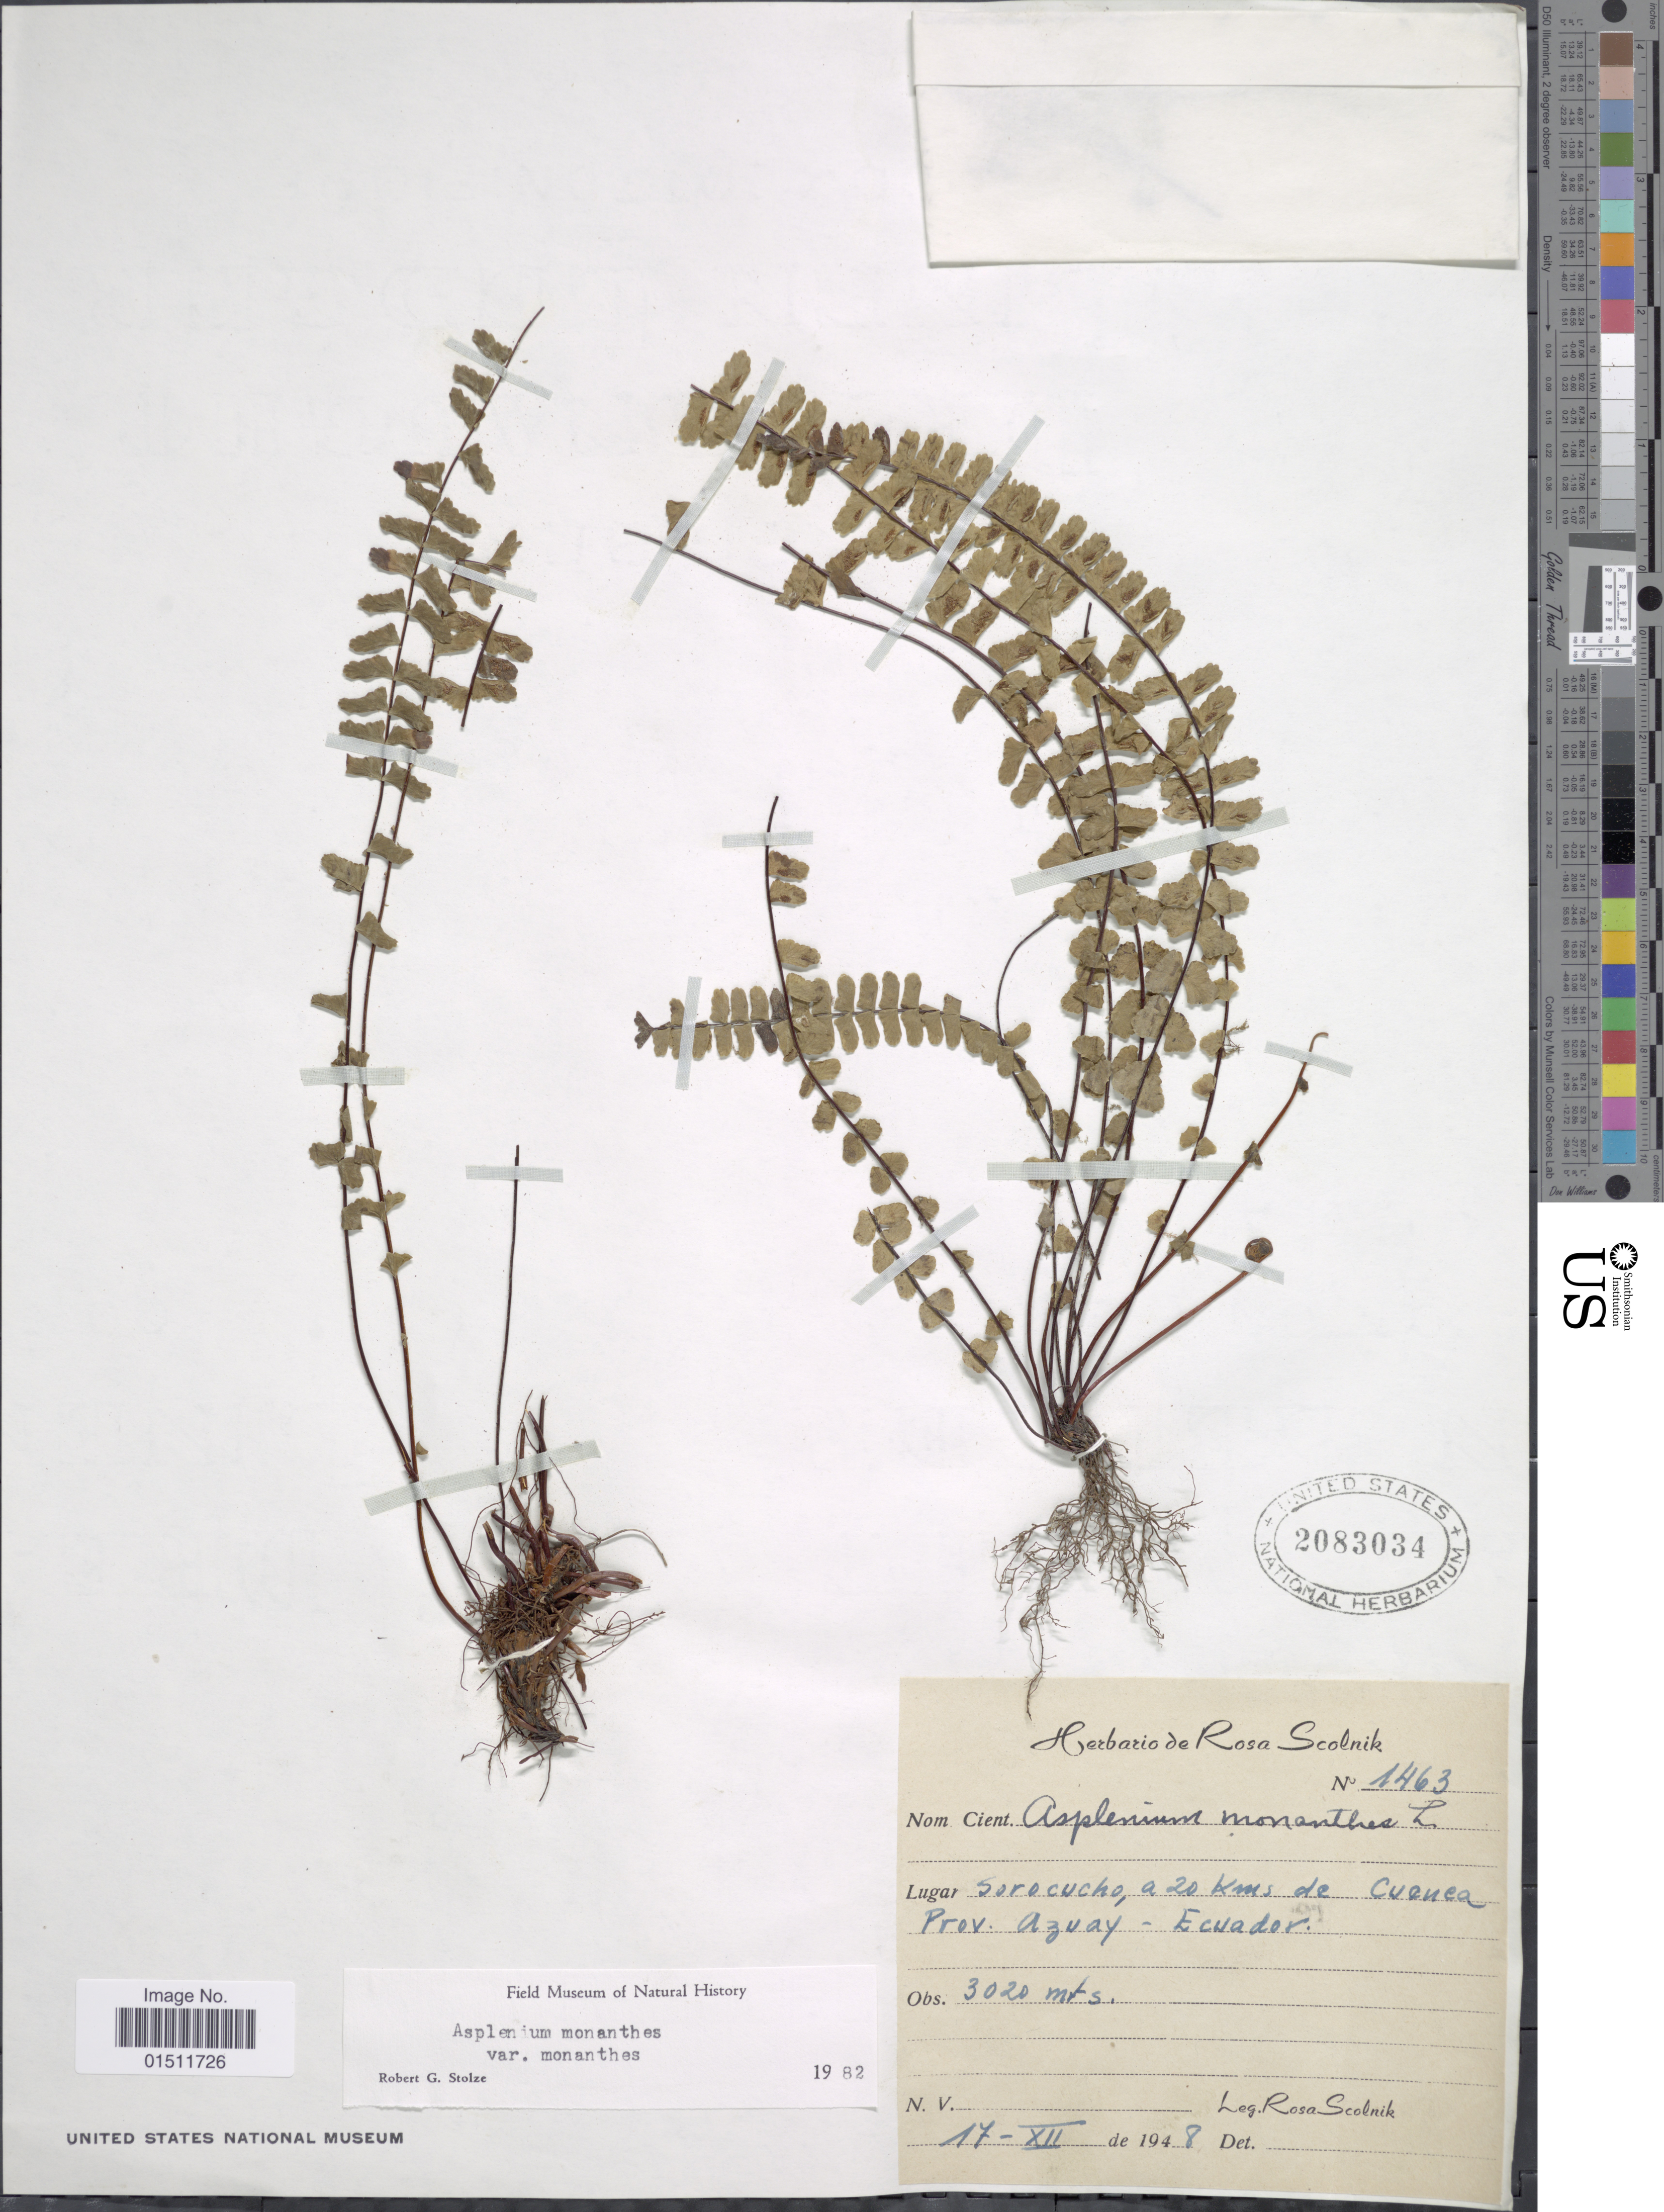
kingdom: Plantae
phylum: Tracheophyta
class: Polypodiopsida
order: Polypodiales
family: Aspleniaceae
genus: Asplenium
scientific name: Asplenium monanthes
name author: L.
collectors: R. Scolnik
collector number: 1463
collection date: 1948-12-17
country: Ecuador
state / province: Azuay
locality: Sorocucho, a 20 kms de Cuanea, Prov. Azuay, Ecuador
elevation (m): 3020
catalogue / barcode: US 2083034